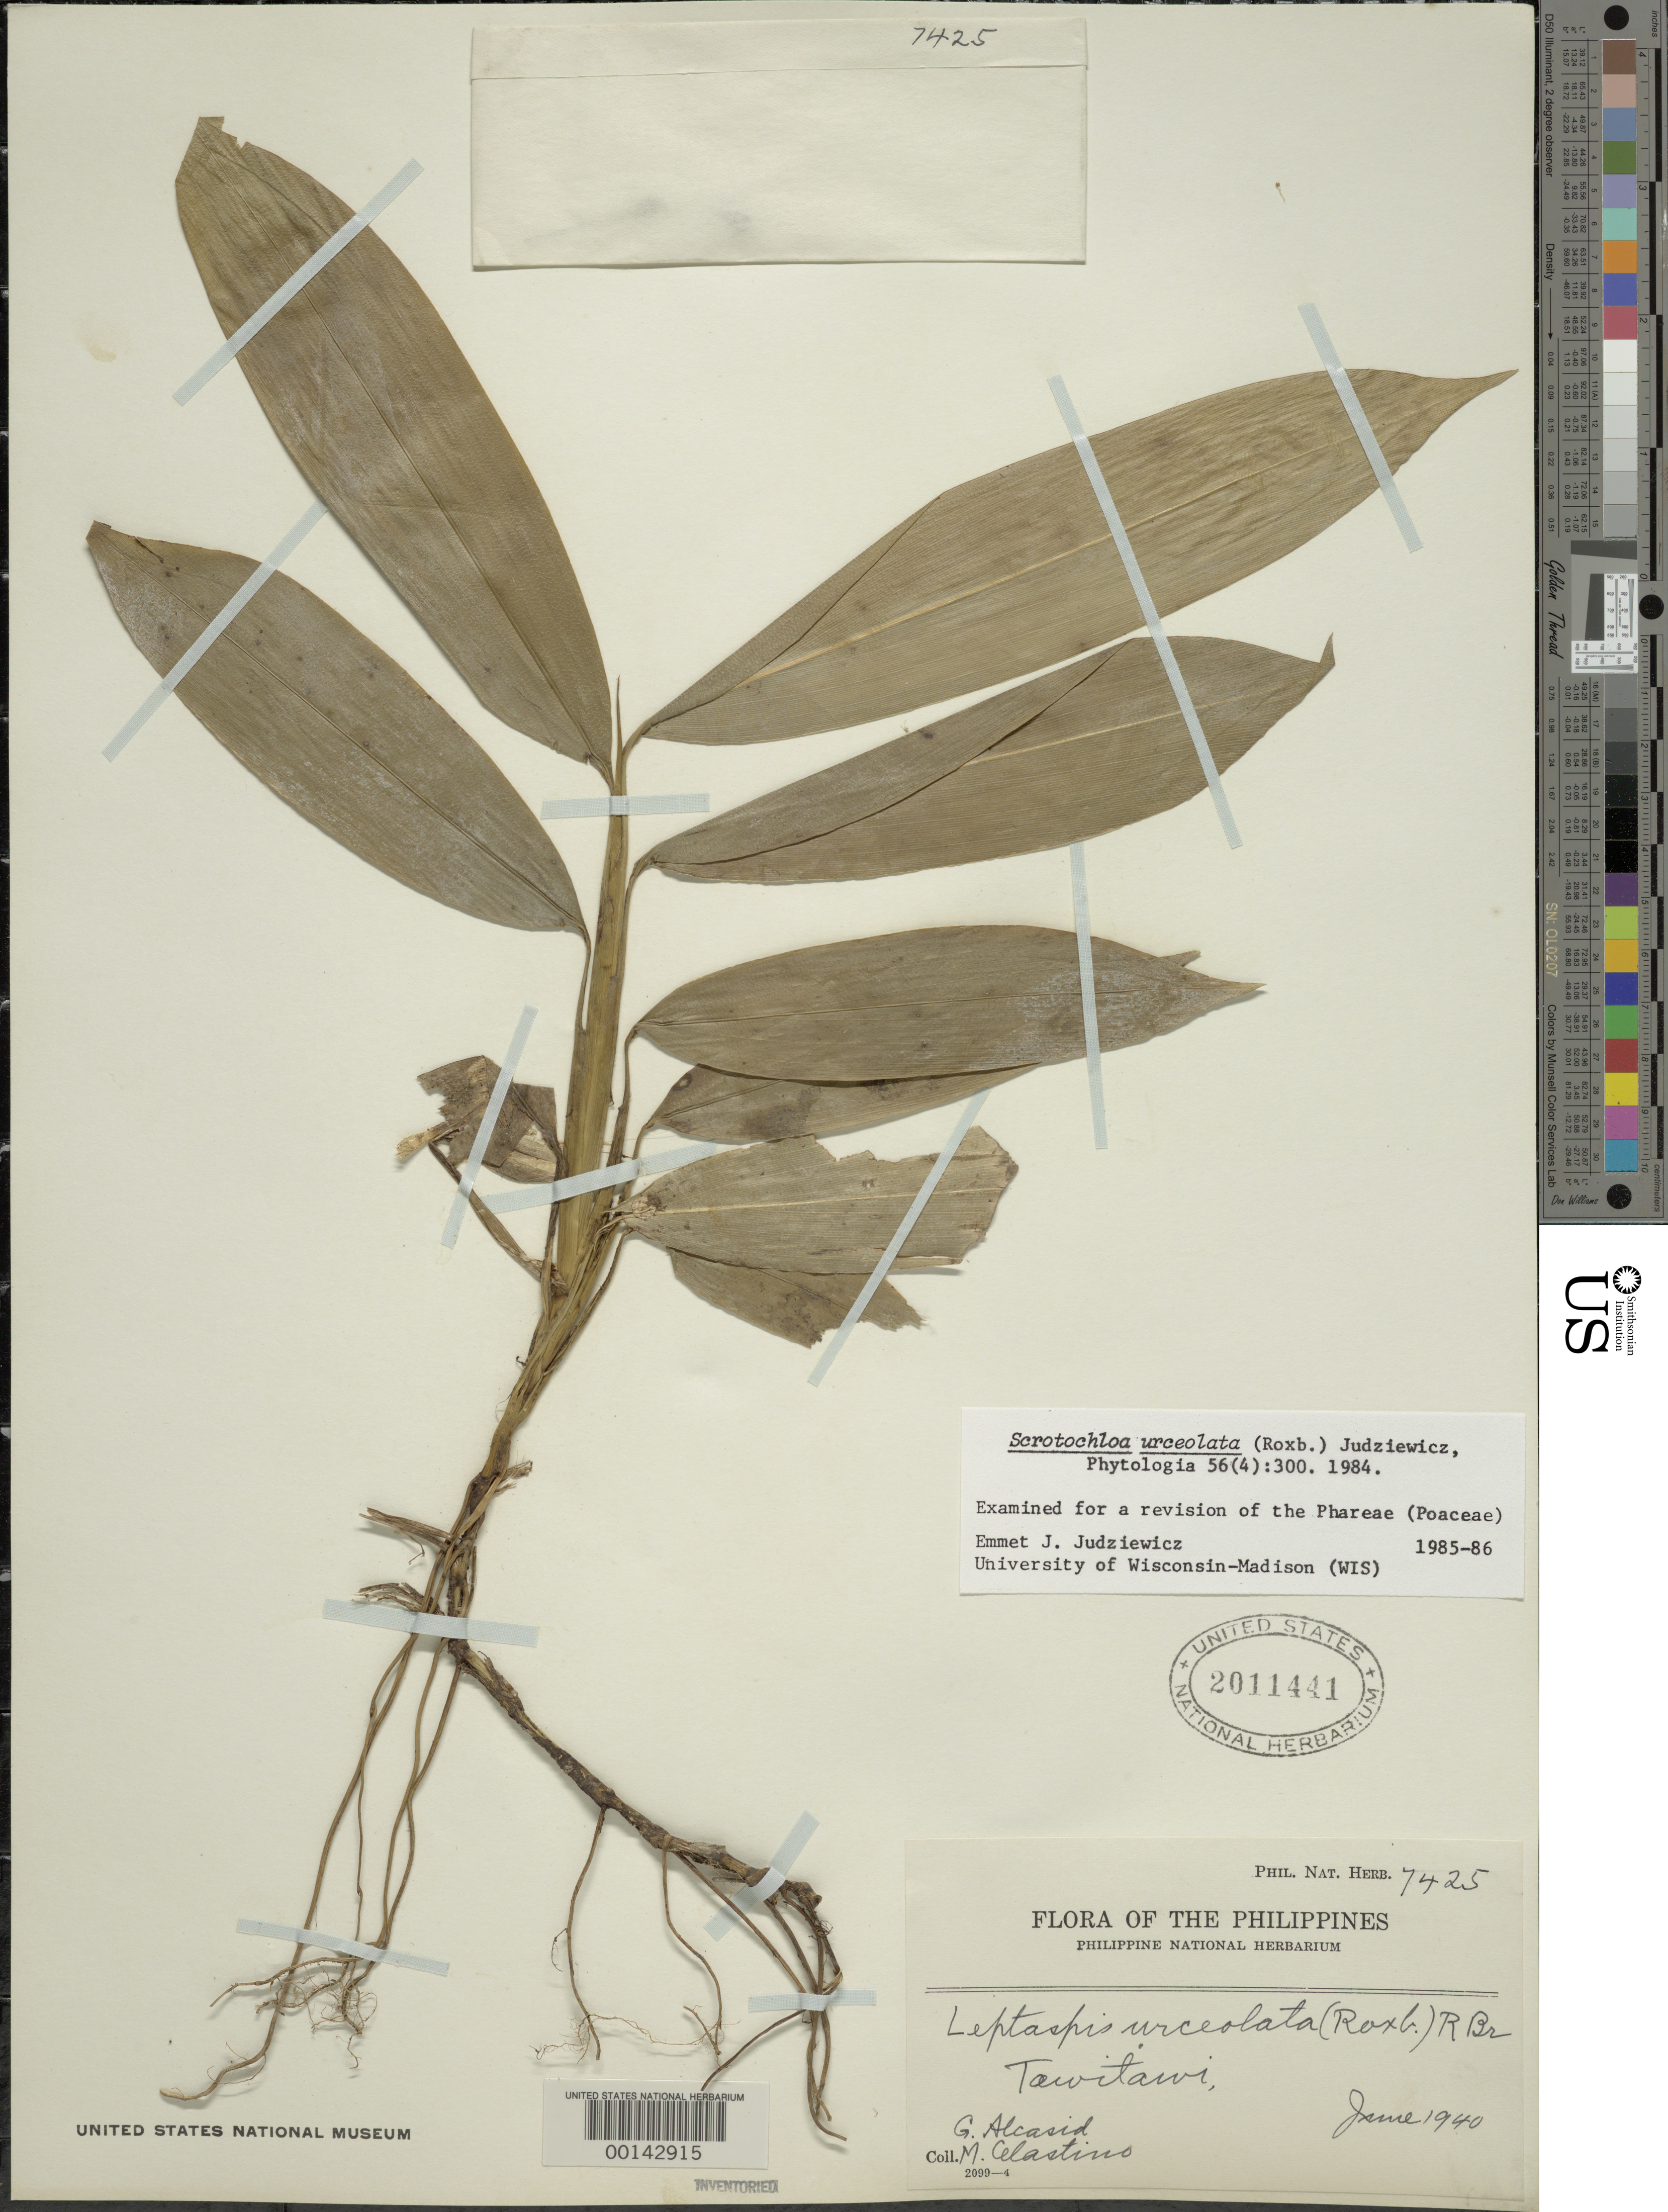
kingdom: Plantae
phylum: Tracheophyta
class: Liliopsida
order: Poales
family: Poaceae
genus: Scrotochloa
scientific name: Scrotochloa urceolata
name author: (Roxb.) Judz.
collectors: G. Alcasid & M. Celastino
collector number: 7425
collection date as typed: Jun 1940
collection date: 1940-06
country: Philippines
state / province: Muslim Mindanao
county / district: Sulu / Tawi Tawi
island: Tawitawi ?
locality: Tawitawi is. (?) [Sulu Archipelago]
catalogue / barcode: US 2011441